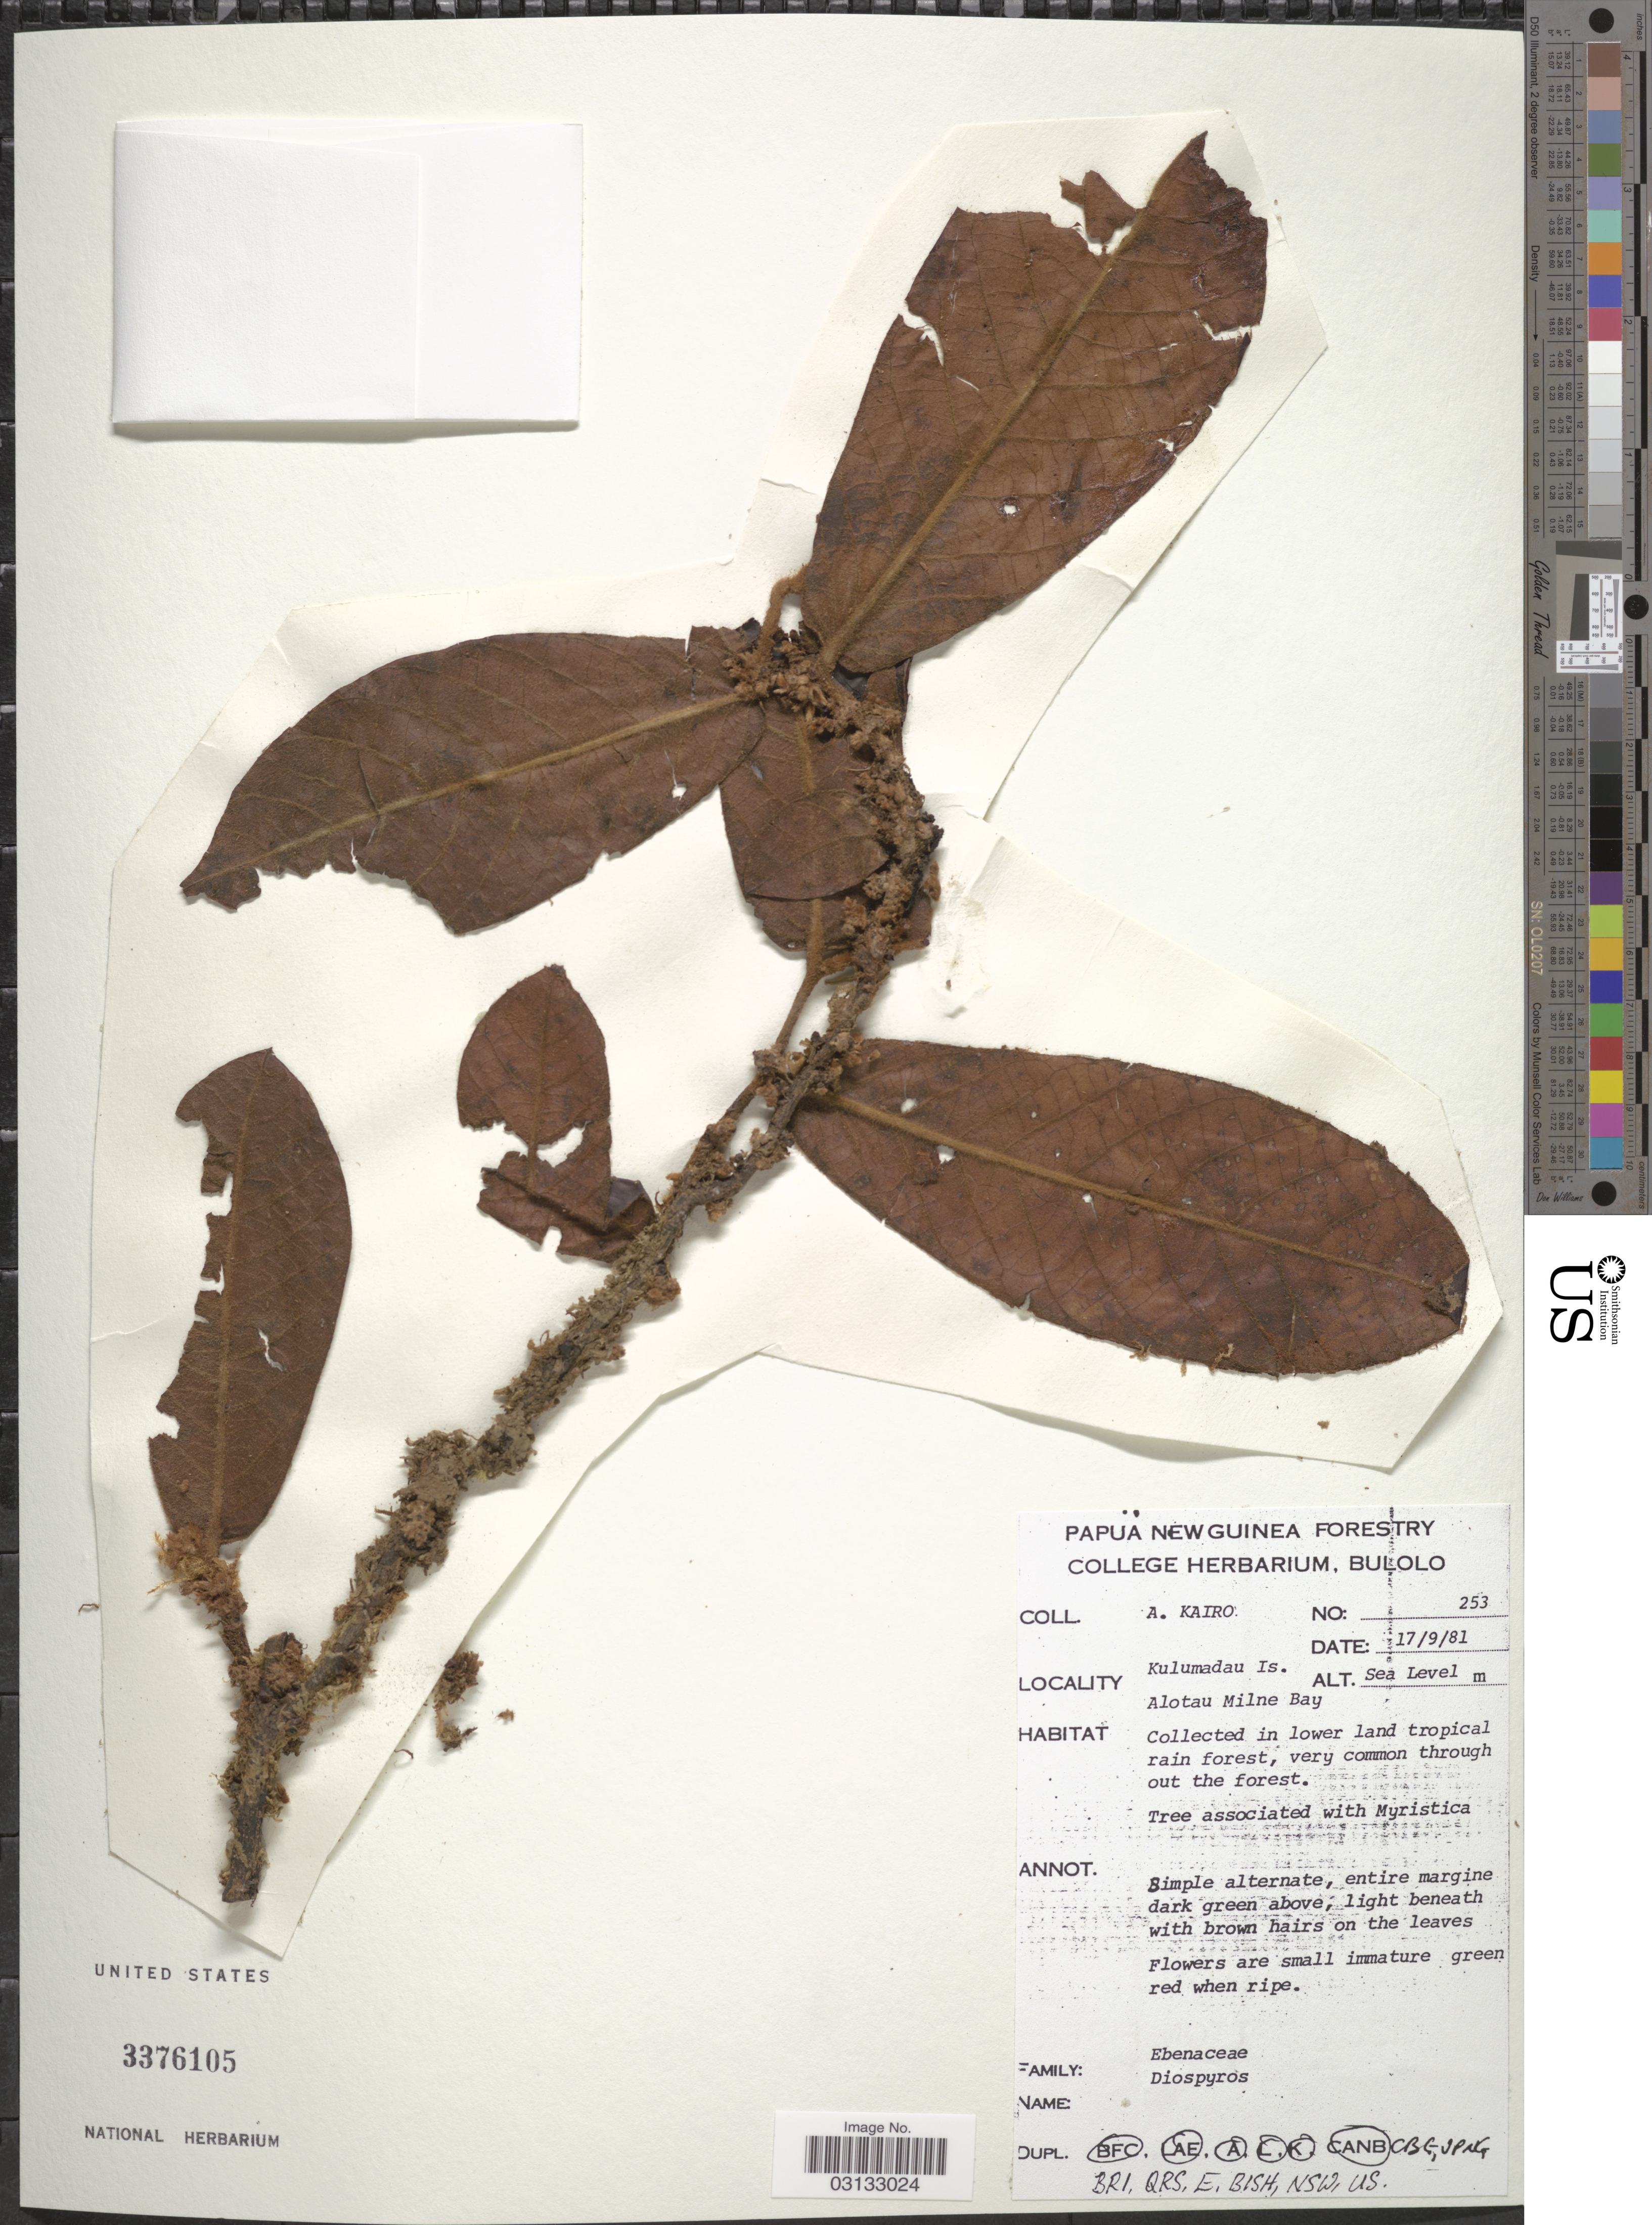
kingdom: Plantae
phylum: Tracheophyta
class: Magnoliopsida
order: Ericales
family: Ebenaceae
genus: Diospyros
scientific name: Diospyros sp.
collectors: A. Kairo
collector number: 253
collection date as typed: Transcribed d/m/y: 17/9/81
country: Papua New Guinea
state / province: Milne Bay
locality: Kulumadau Is., Alotau Milne Bay.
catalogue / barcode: US 3376105